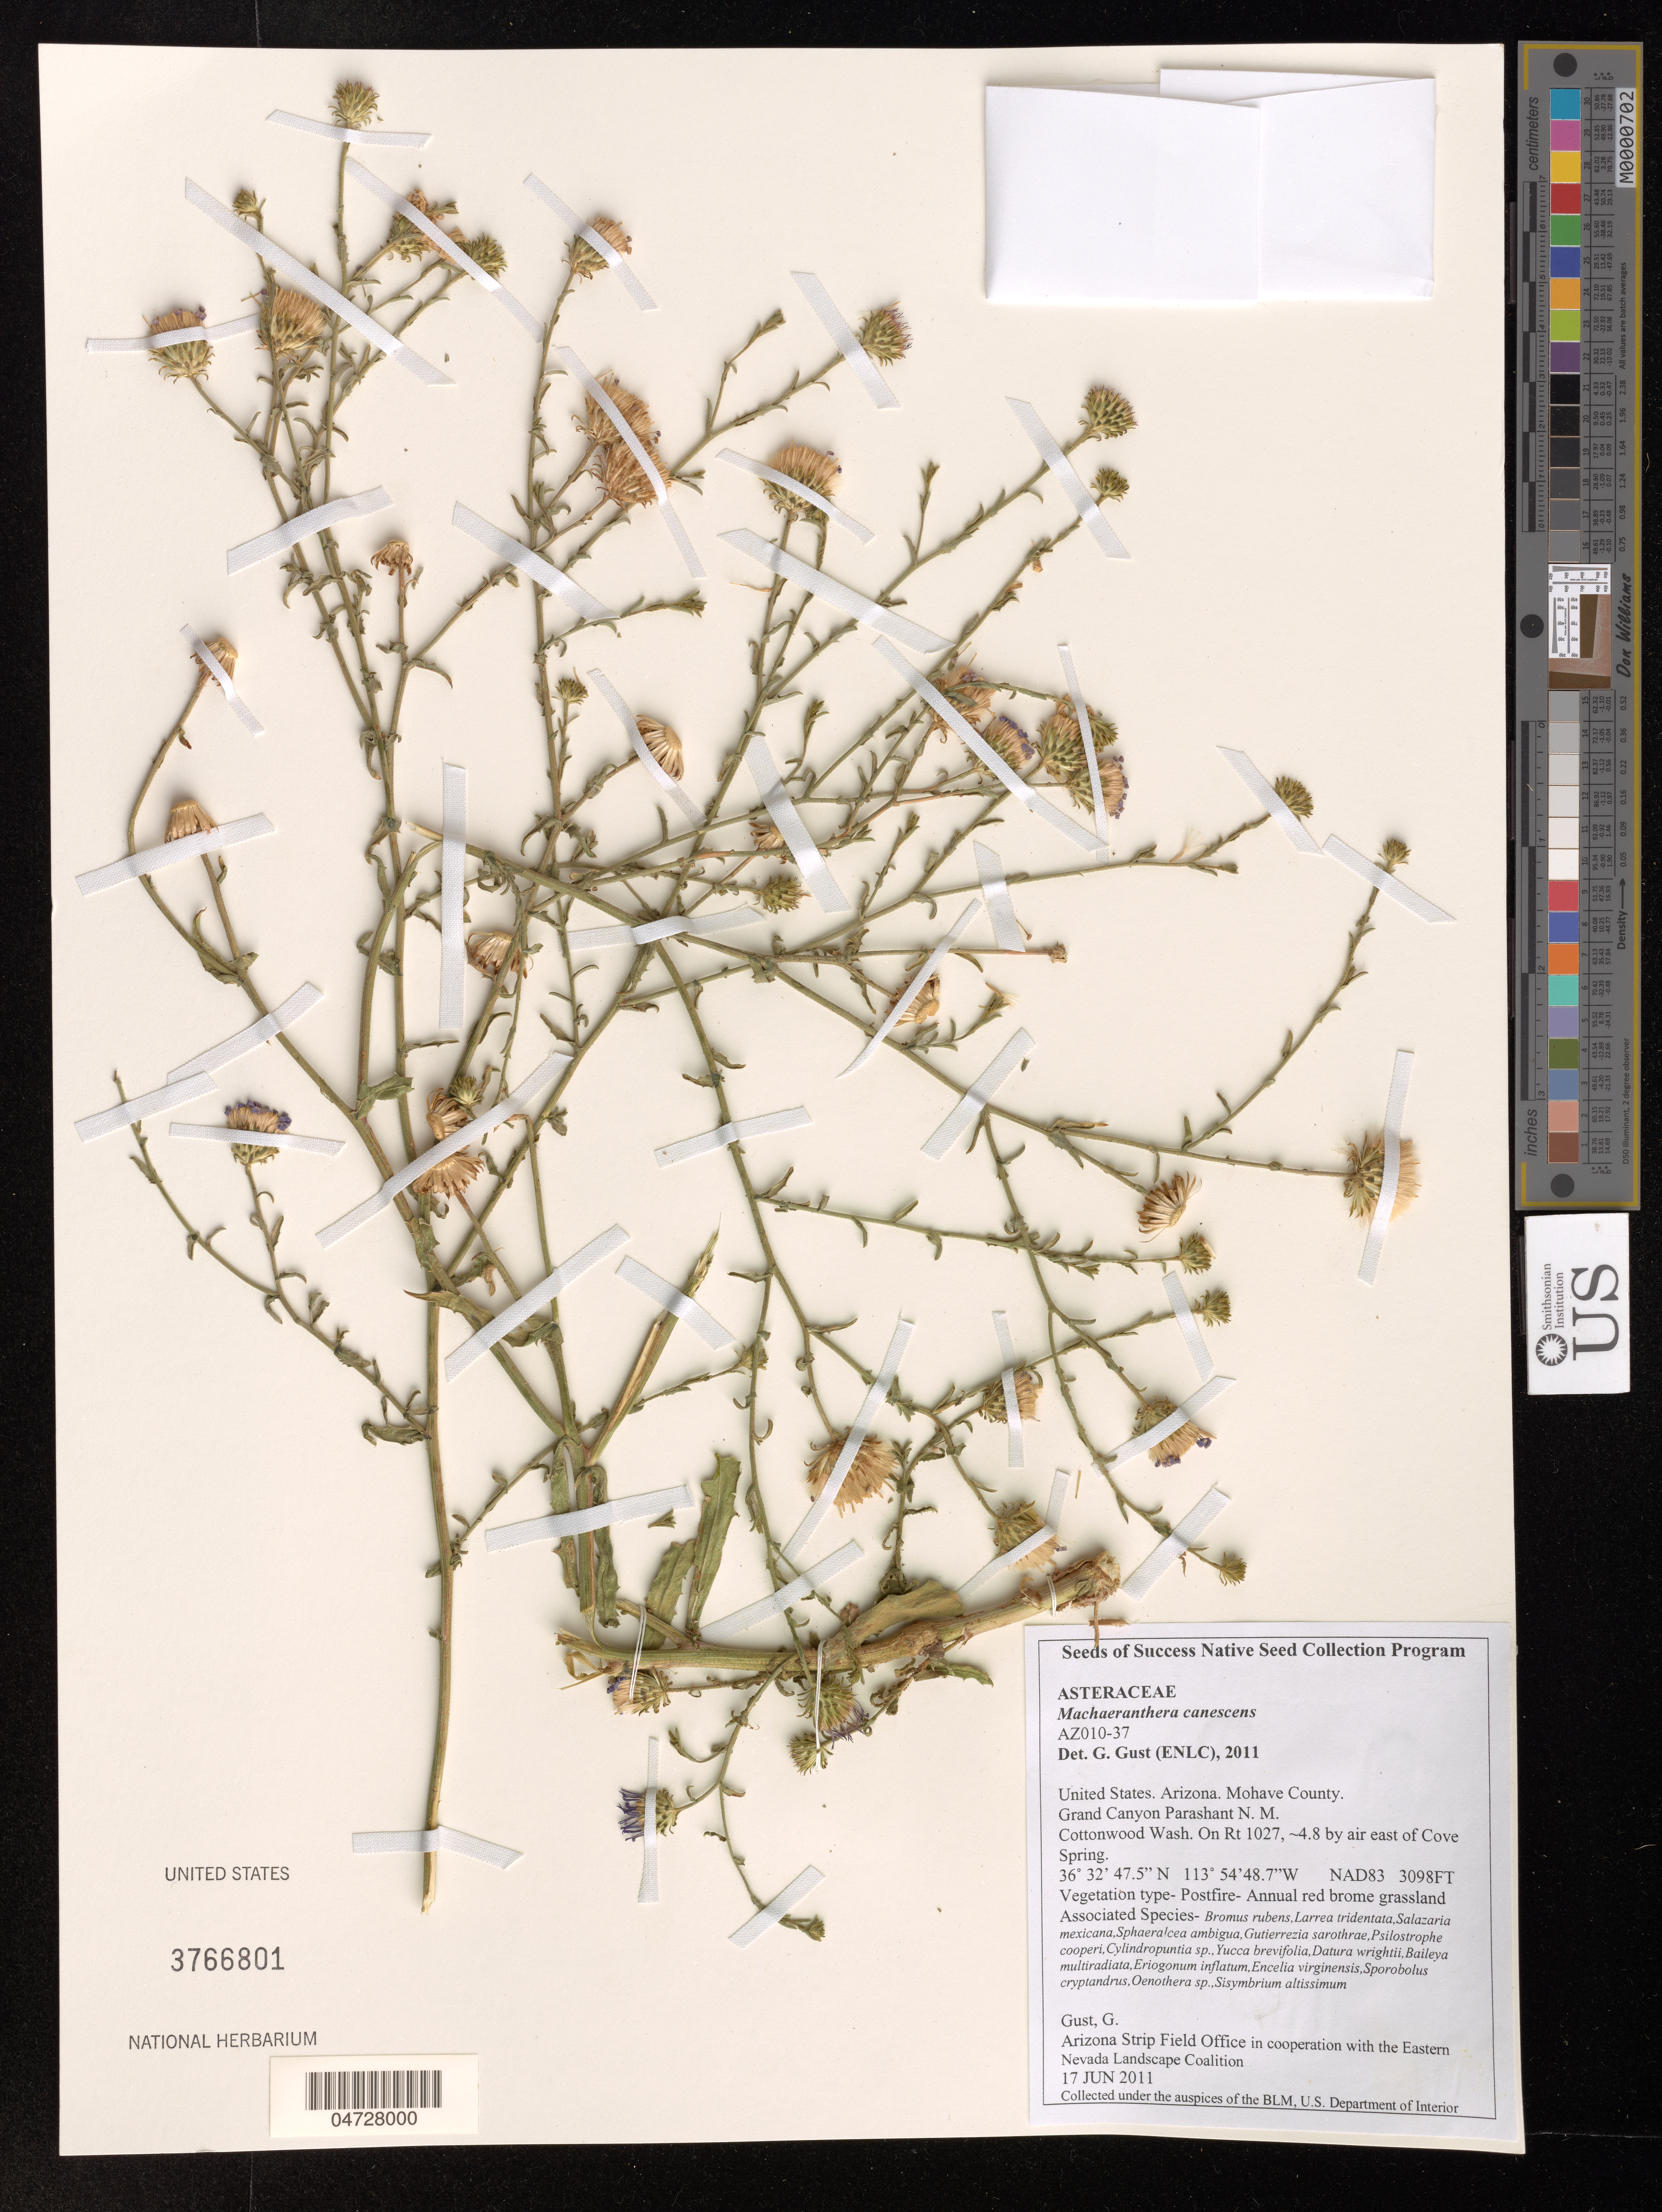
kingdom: Plantae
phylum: Tracheophyta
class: Magnoliopsida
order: Asterales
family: Asteraceae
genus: Machaeranthera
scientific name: Machaeranthera canescens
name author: (Pursh) A. Gray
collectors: G. Gust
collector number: AZ010-37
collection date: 2011-06-17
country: United States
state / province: Arizona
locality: Mohave County, Grand Canyon Parashant N. M., Cottonwood Wash, On Rt 1027, ~4.8 by air east of Cove Spring.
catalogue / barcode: US 3766801